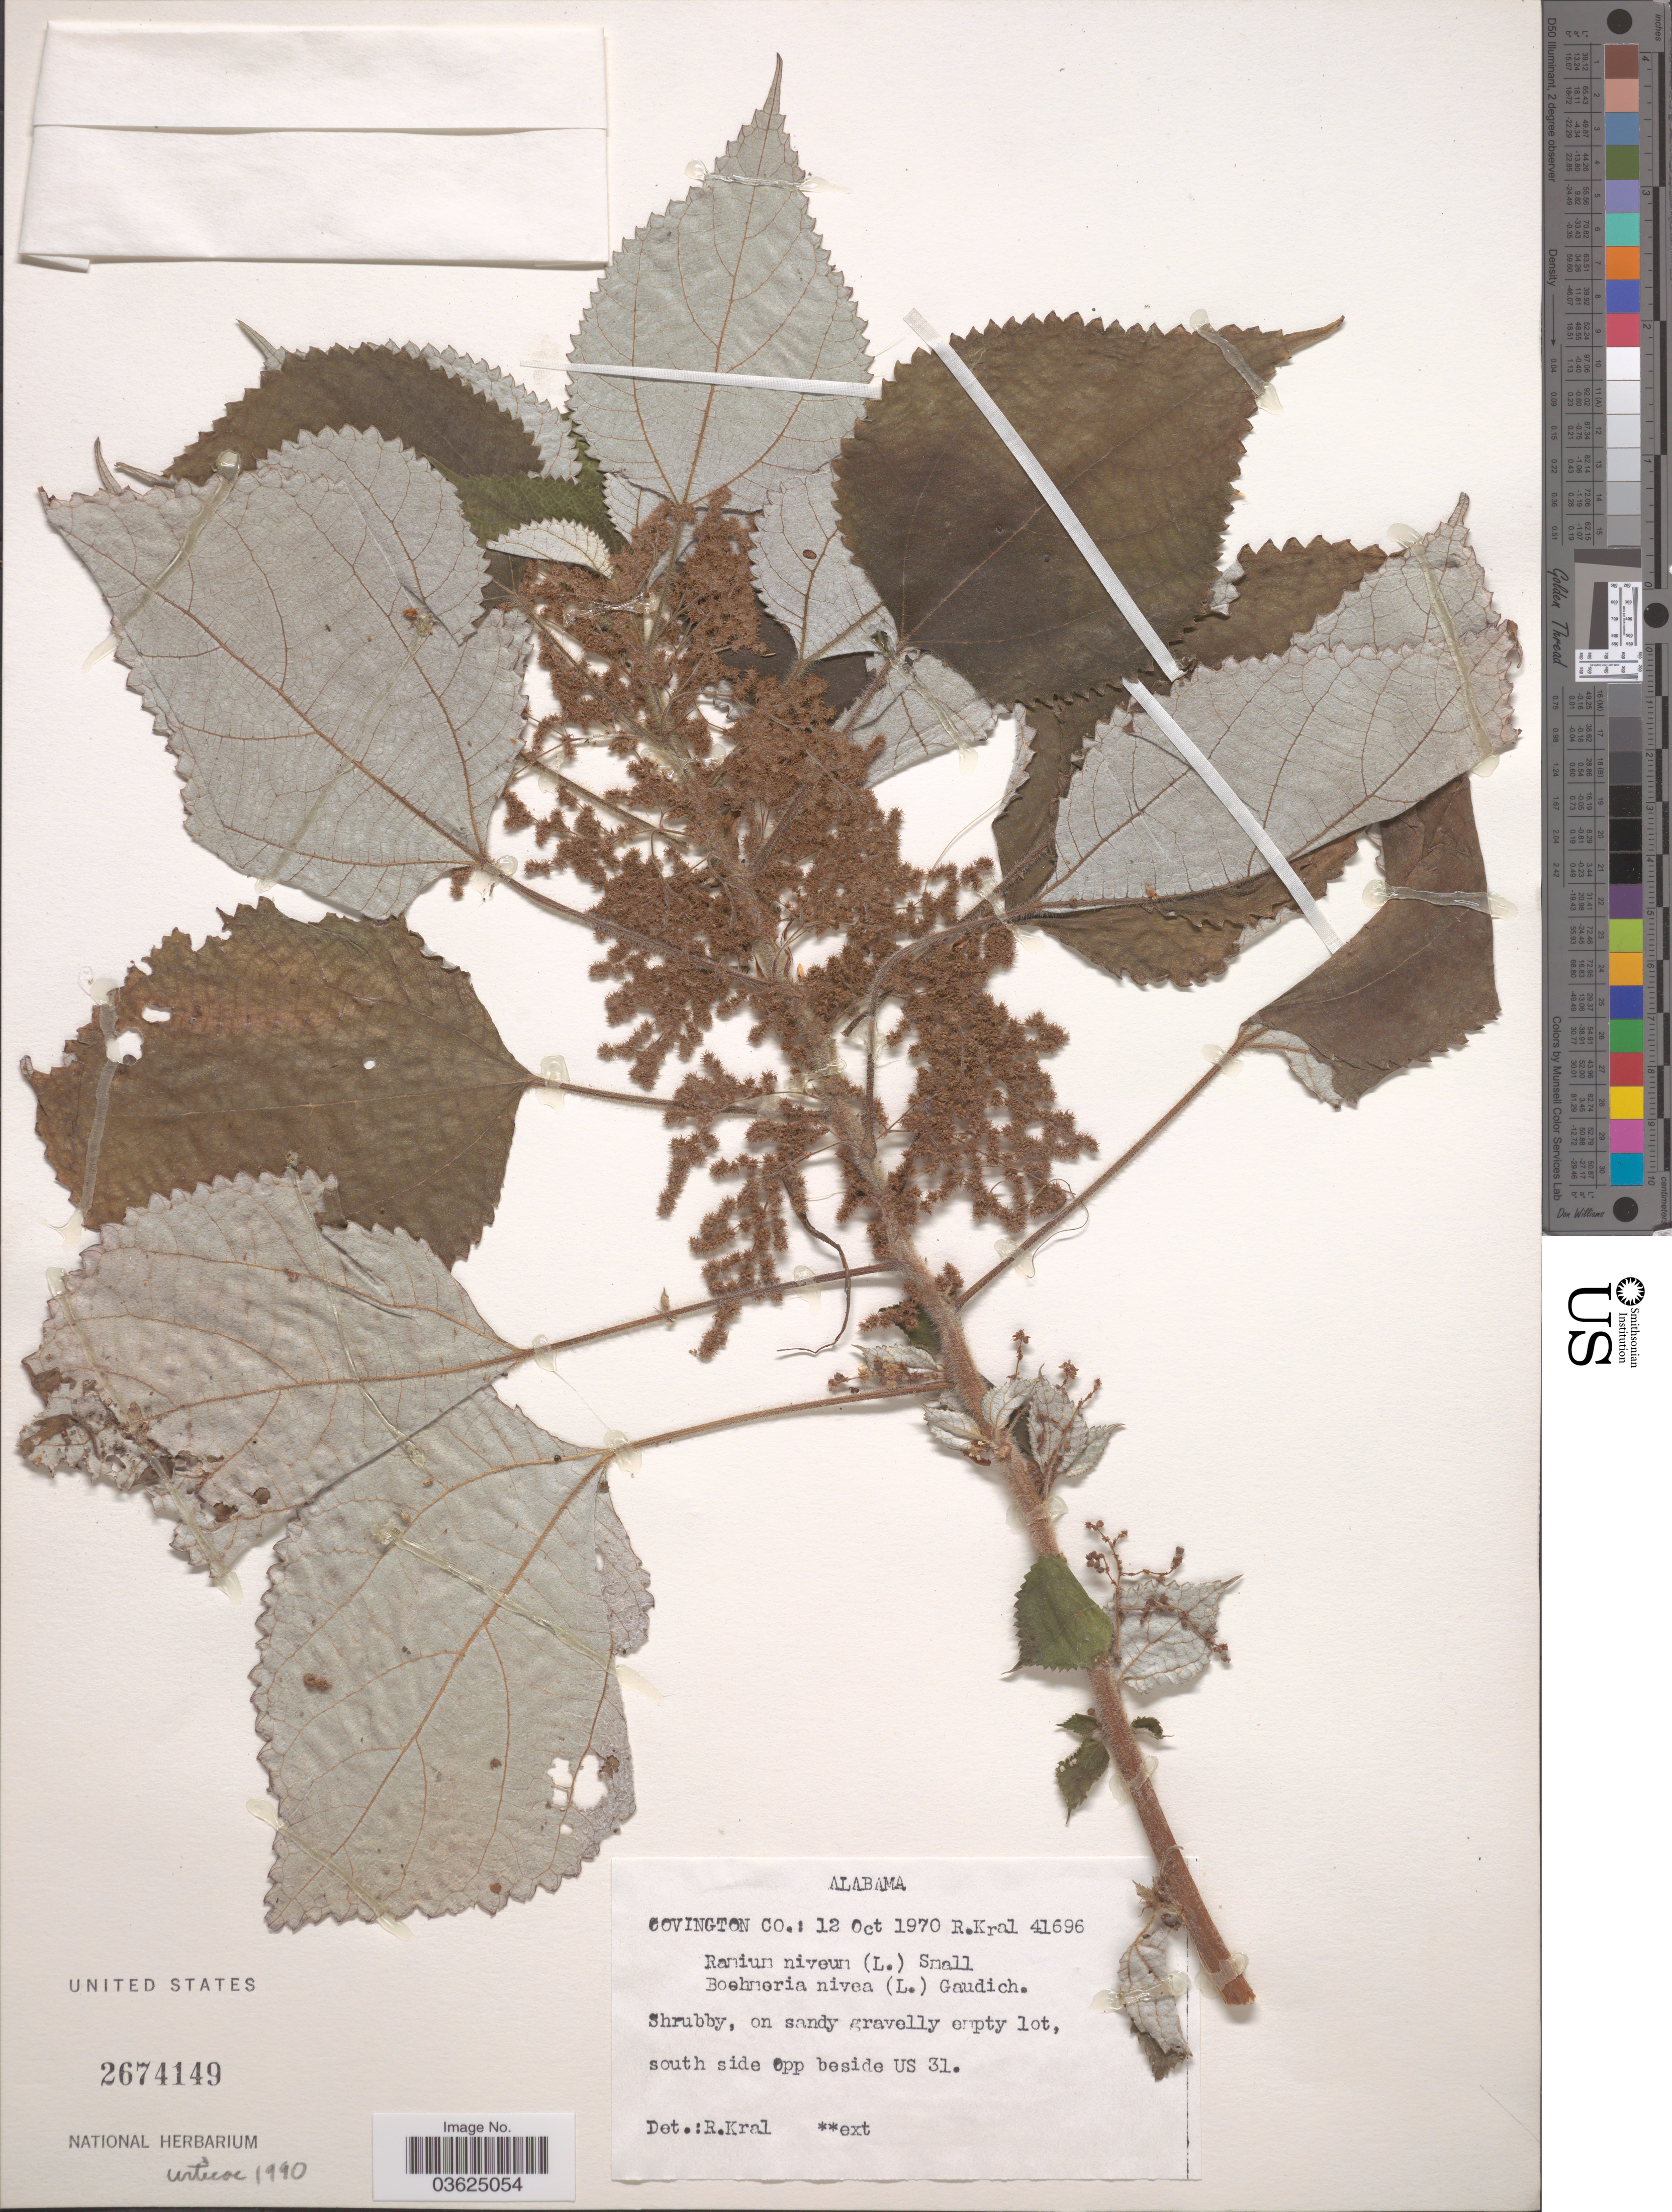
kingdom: Plantae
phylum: Tracheophyta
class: Magnoliopsida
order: Rosales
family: Urticaceae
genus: Boehmeria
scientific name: Boehmeria nivea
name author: (L.) Gaudich.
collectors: R. Kral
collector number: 41696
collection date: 1970-10-12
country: United States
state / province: Alabama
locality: Covington Co. South side opp beside US 31.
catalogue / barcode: US 2674149